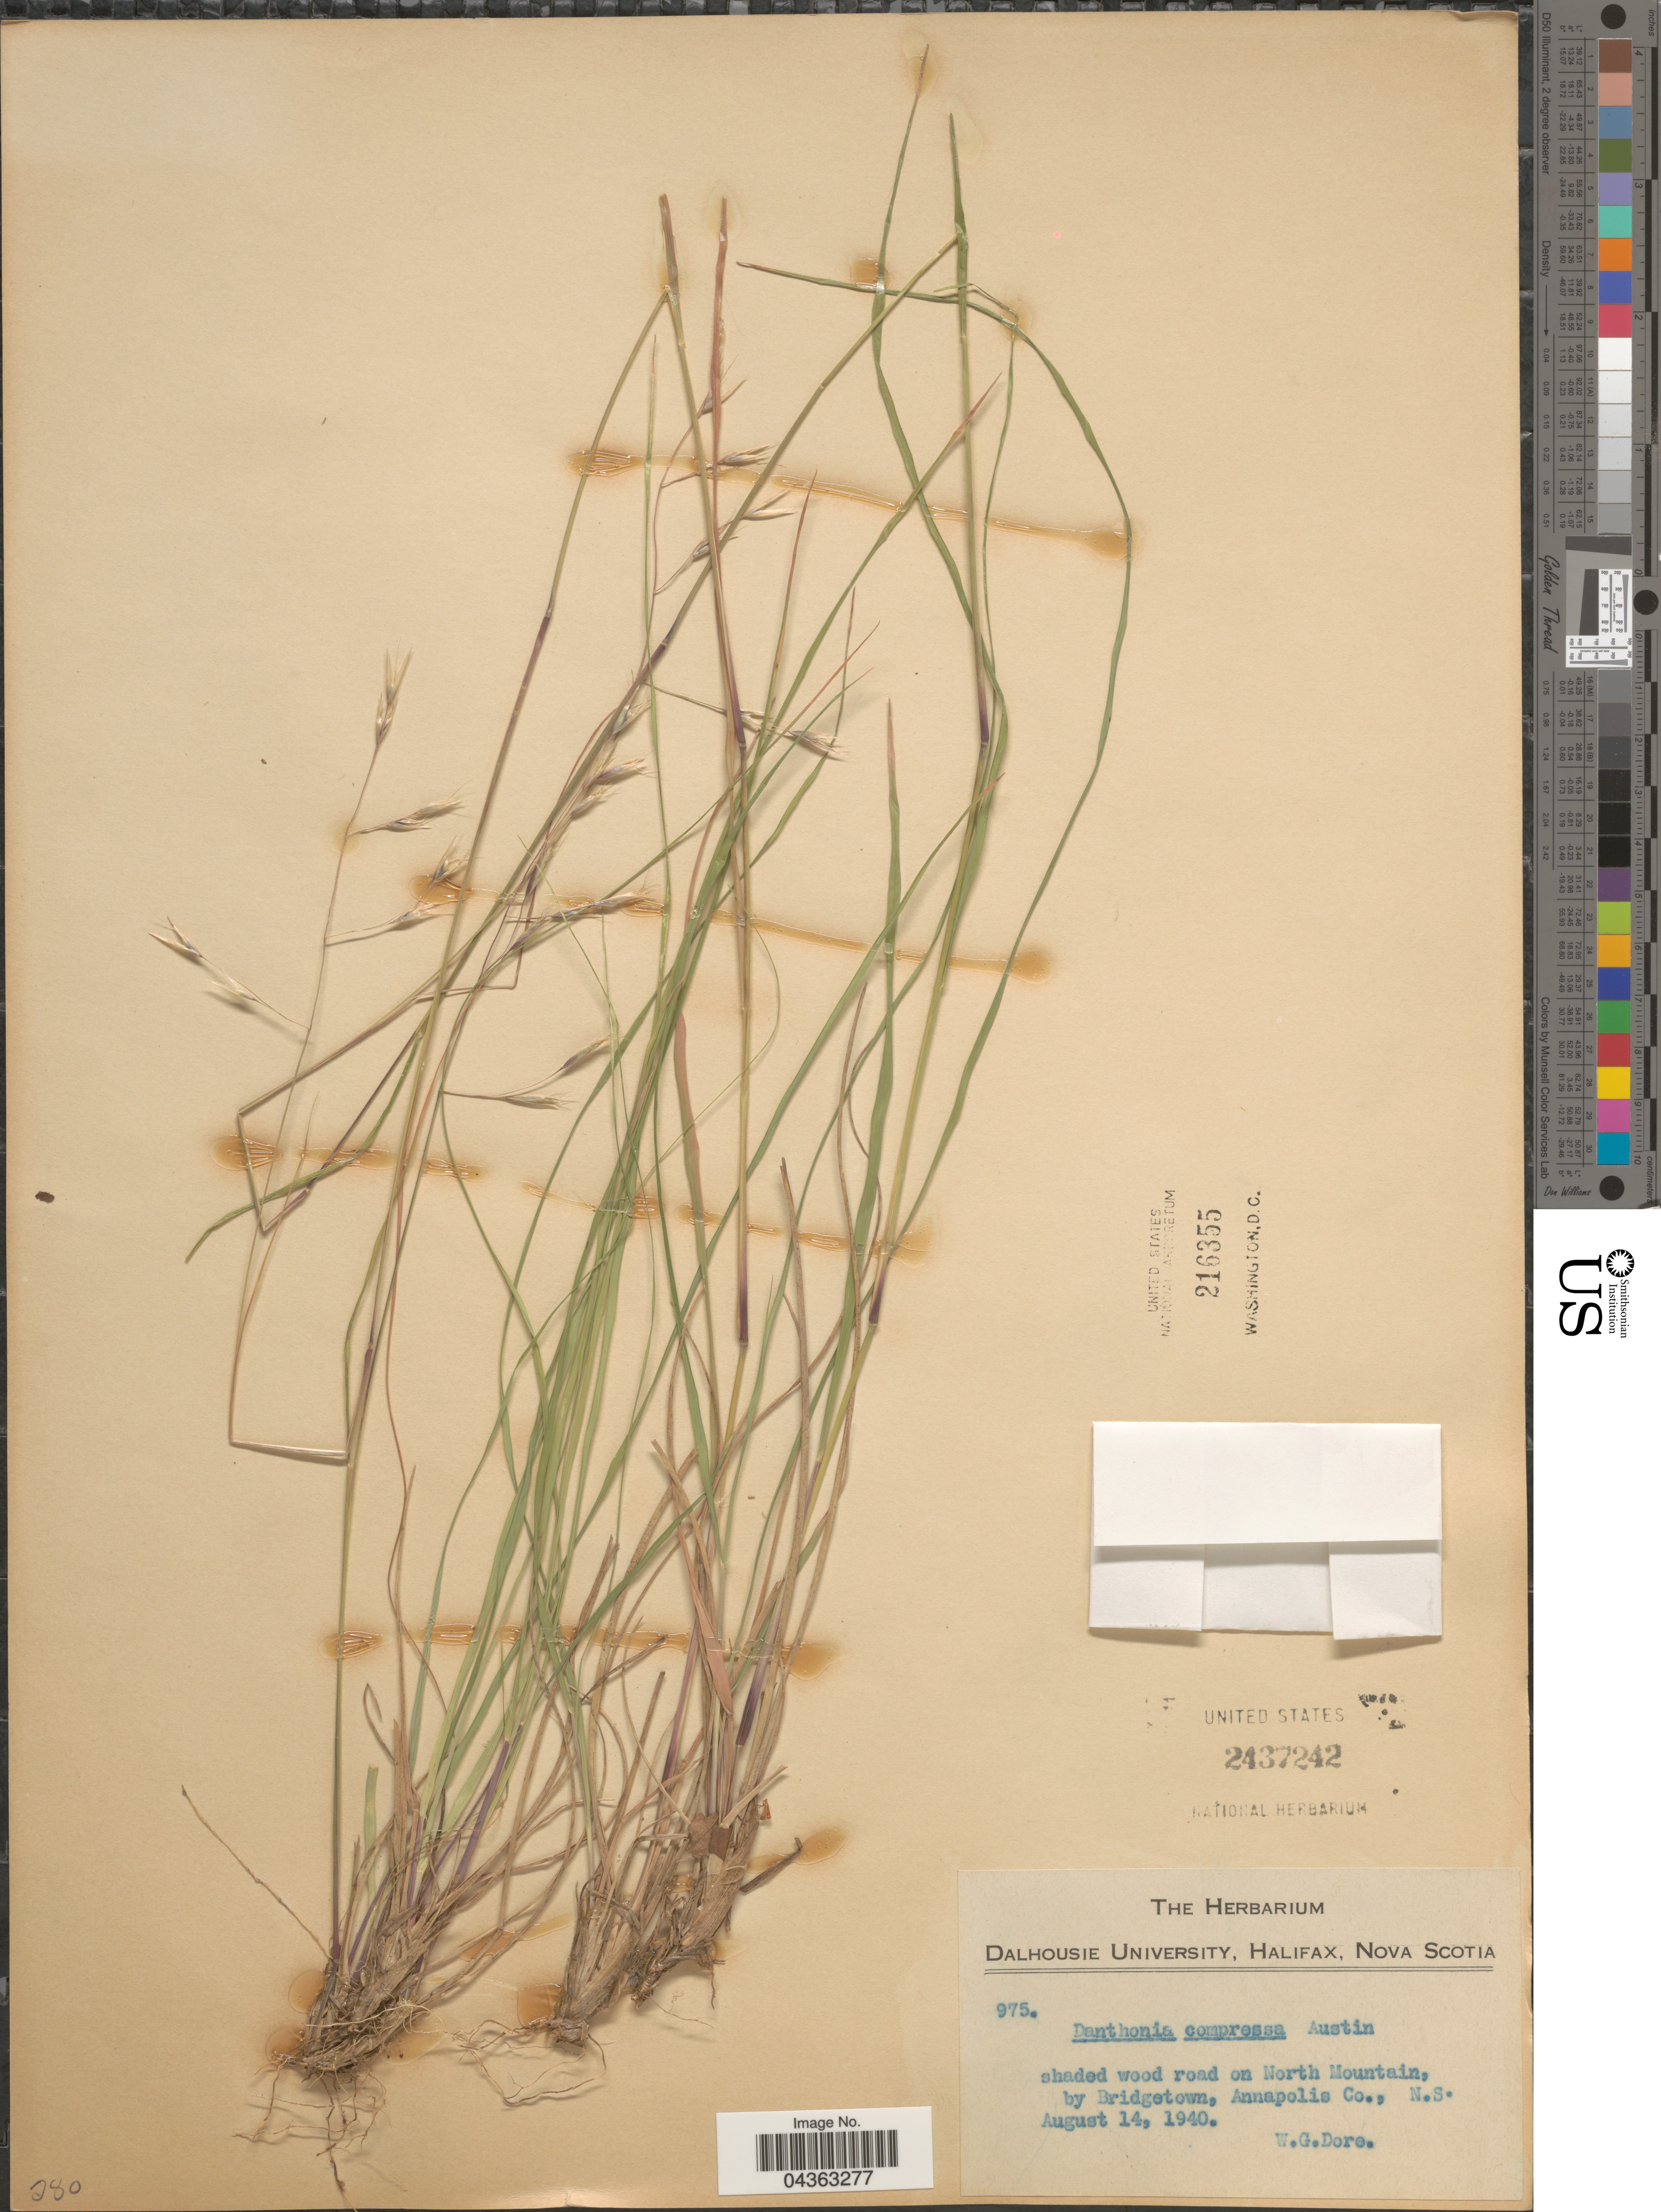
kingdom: Plantae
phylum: Tracheophyta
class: Liliopsida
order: Poales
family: Poaceae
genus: Danthonia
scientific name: Danthonia compressa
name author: Austin in F. Peck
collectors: W. Dore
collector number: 975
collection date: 1940-08-14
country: Canada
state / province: Nova Scotia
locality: Shaded wood road on North Mountain, by Bridgetown, Annapolis Co.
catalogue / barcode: US 2437242